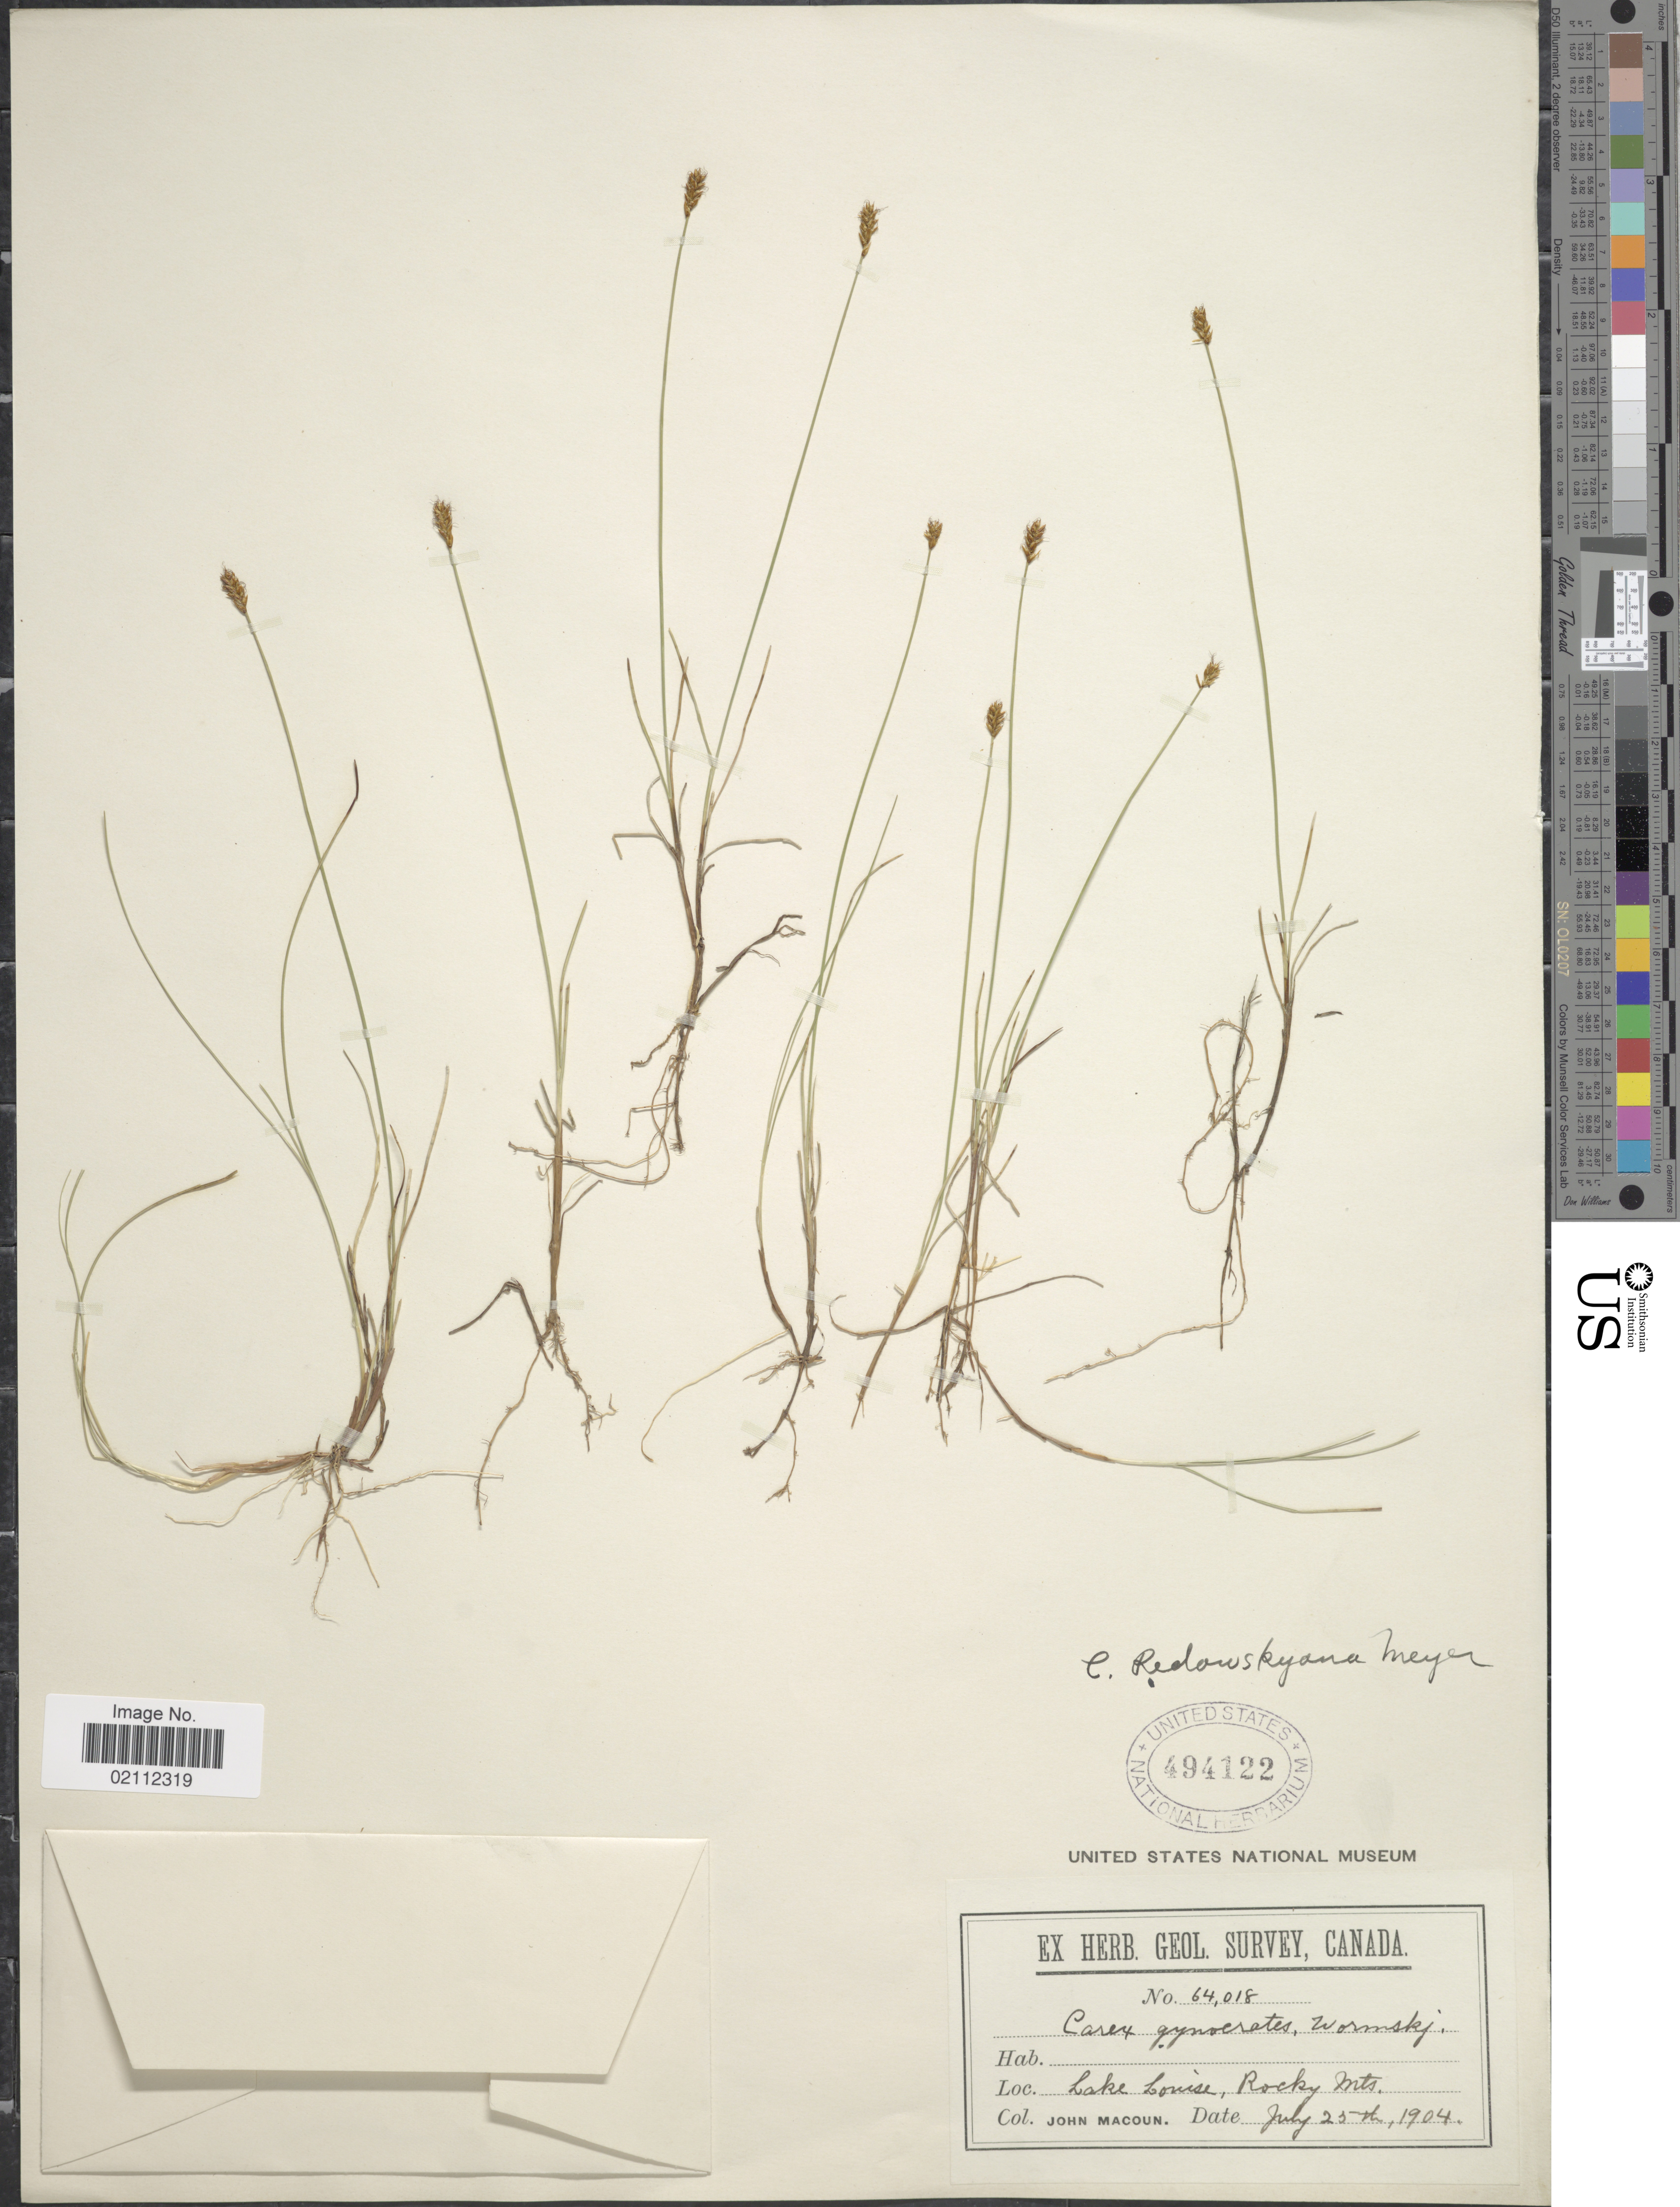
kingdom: Plantae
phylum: Tracheophyta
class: Liliopsida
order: Poales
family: Cyperaceae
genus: Carex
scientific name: Carex nardina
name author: (Hornem.) Fr.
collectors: J. Macoun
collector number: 64018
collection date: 1904-07-25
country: Canada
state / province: Alberta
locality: Lake Louise, Rocky mts.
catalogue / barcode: US 494122